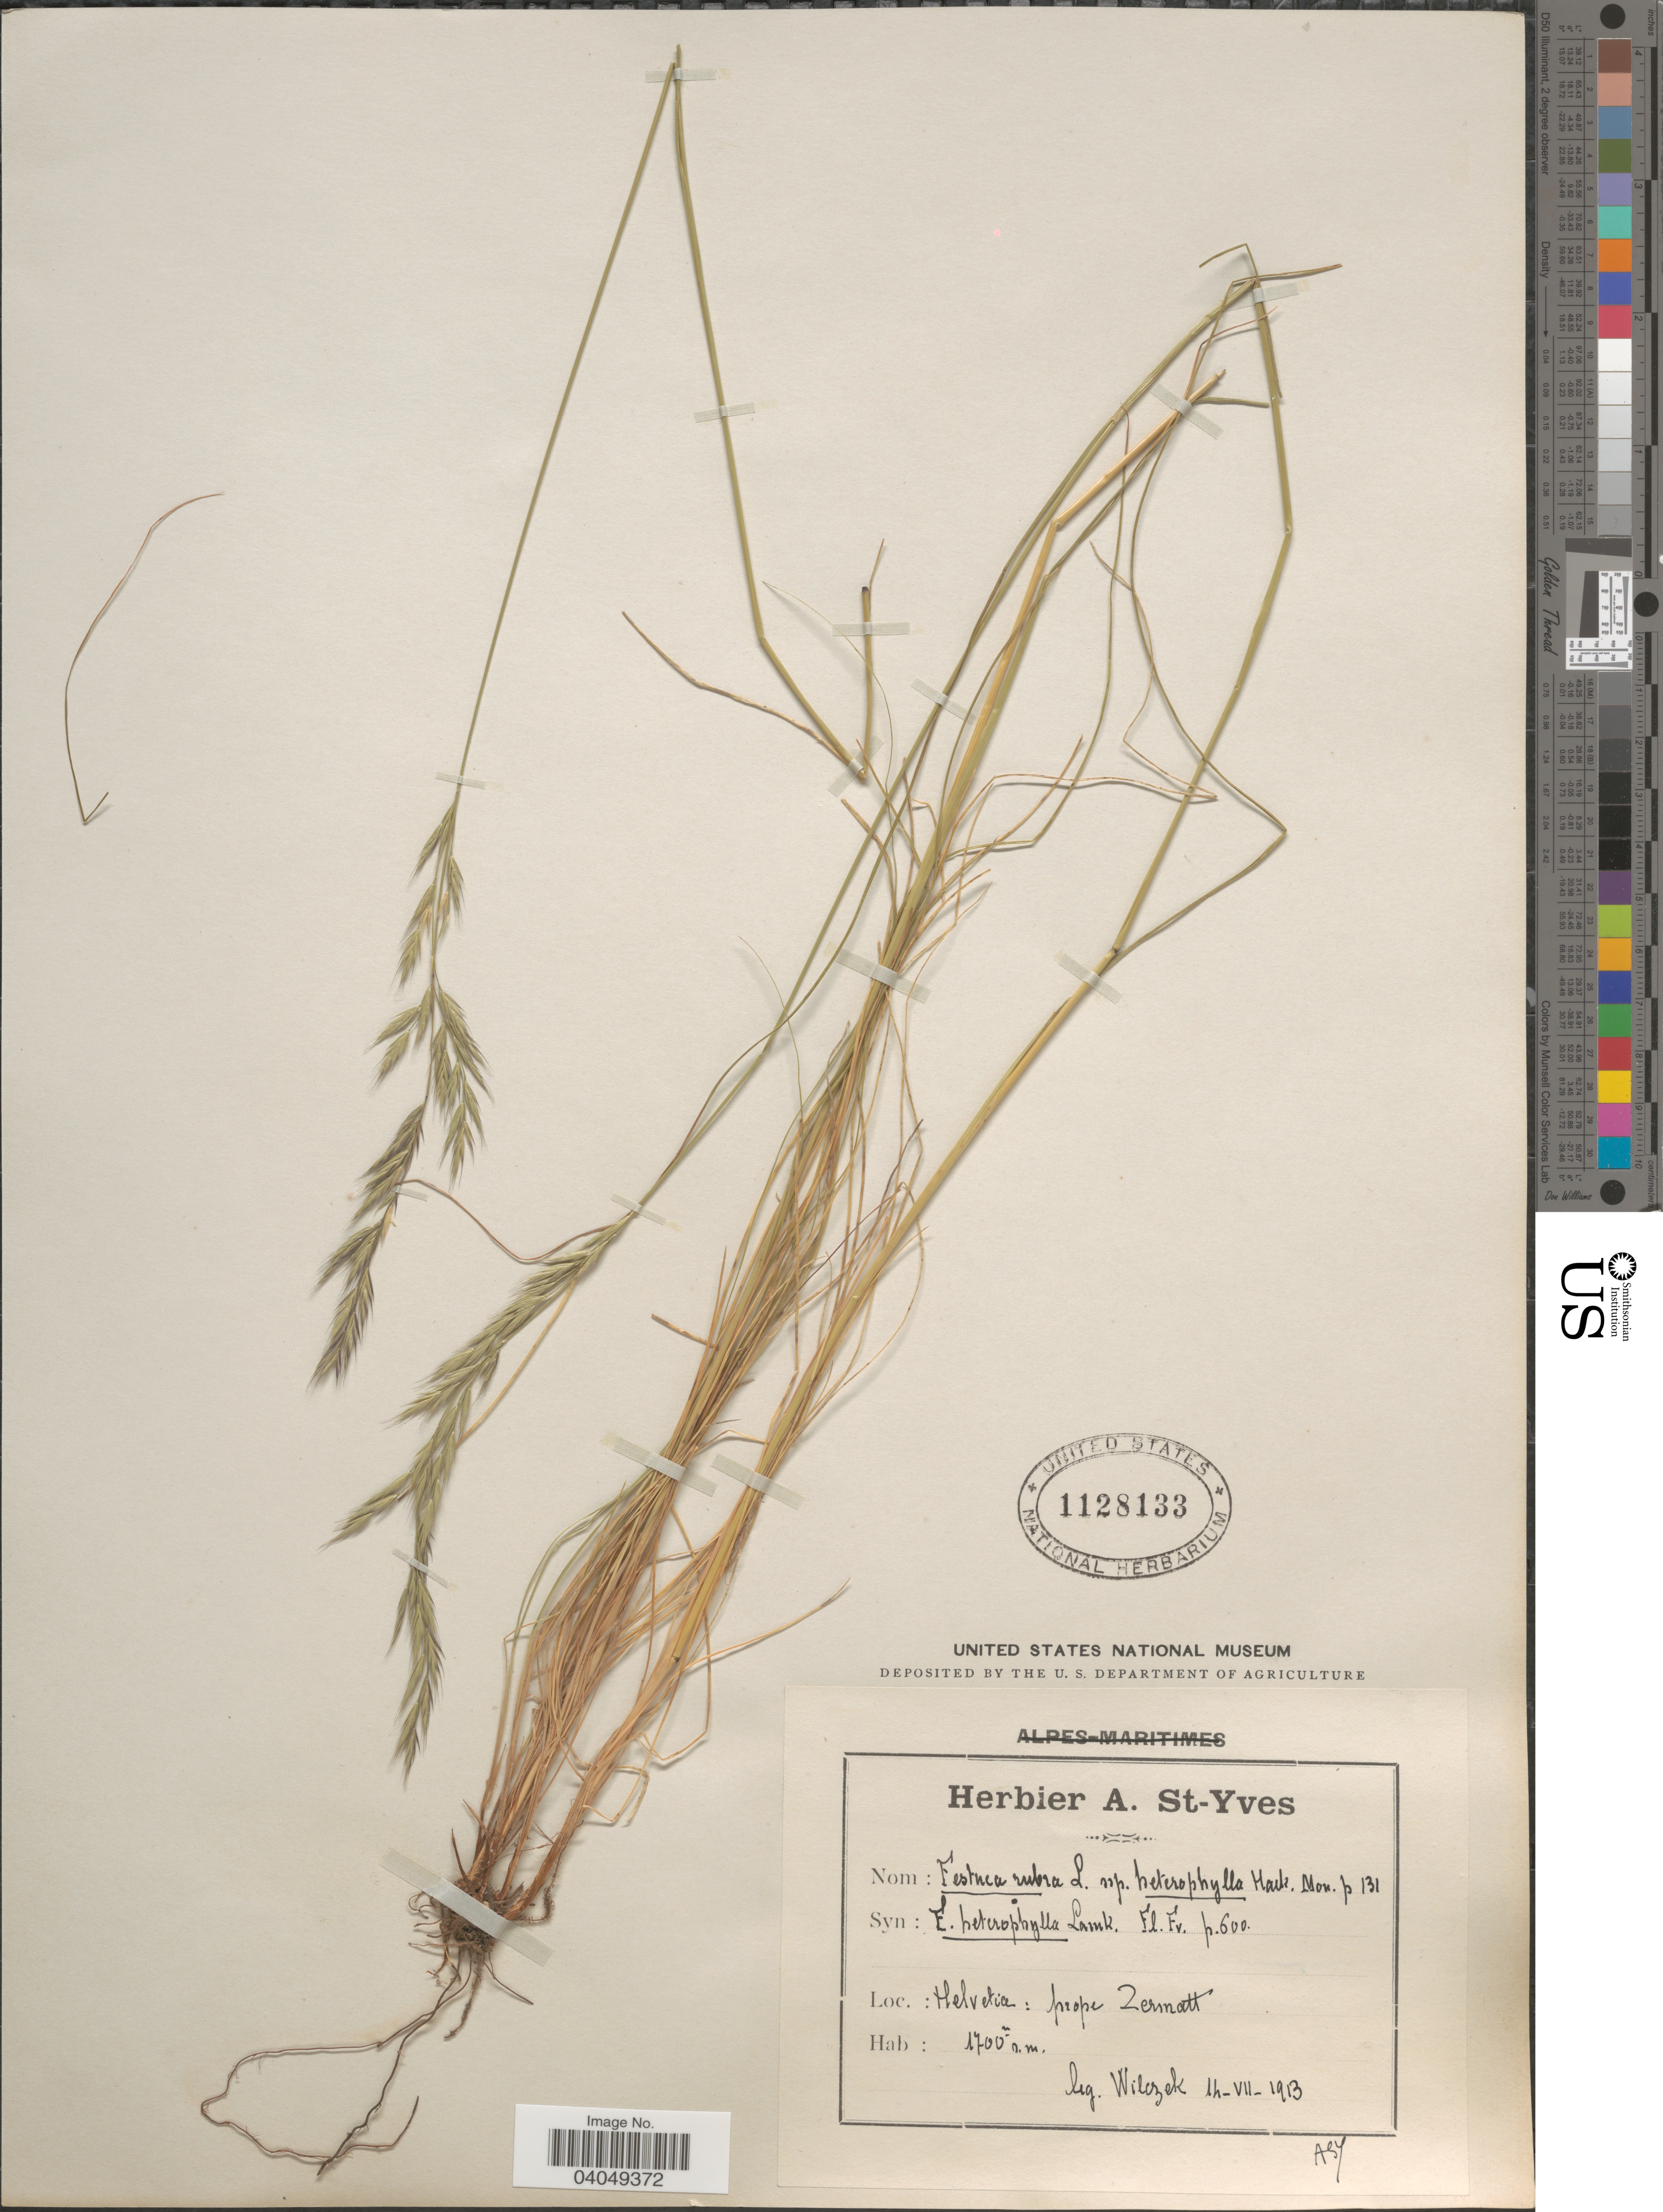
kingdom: Plantae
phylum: Tracheophyta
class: Liliopsida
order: Poales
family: Poaceae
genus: Festuca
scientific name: Festuca heterophylla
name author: Lam.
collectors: Wilczek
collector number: AS7*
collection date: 1913-07-14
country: Switzerland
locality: Helvetia: prope Zermatt.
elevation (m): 1700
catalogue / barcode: US 1128133